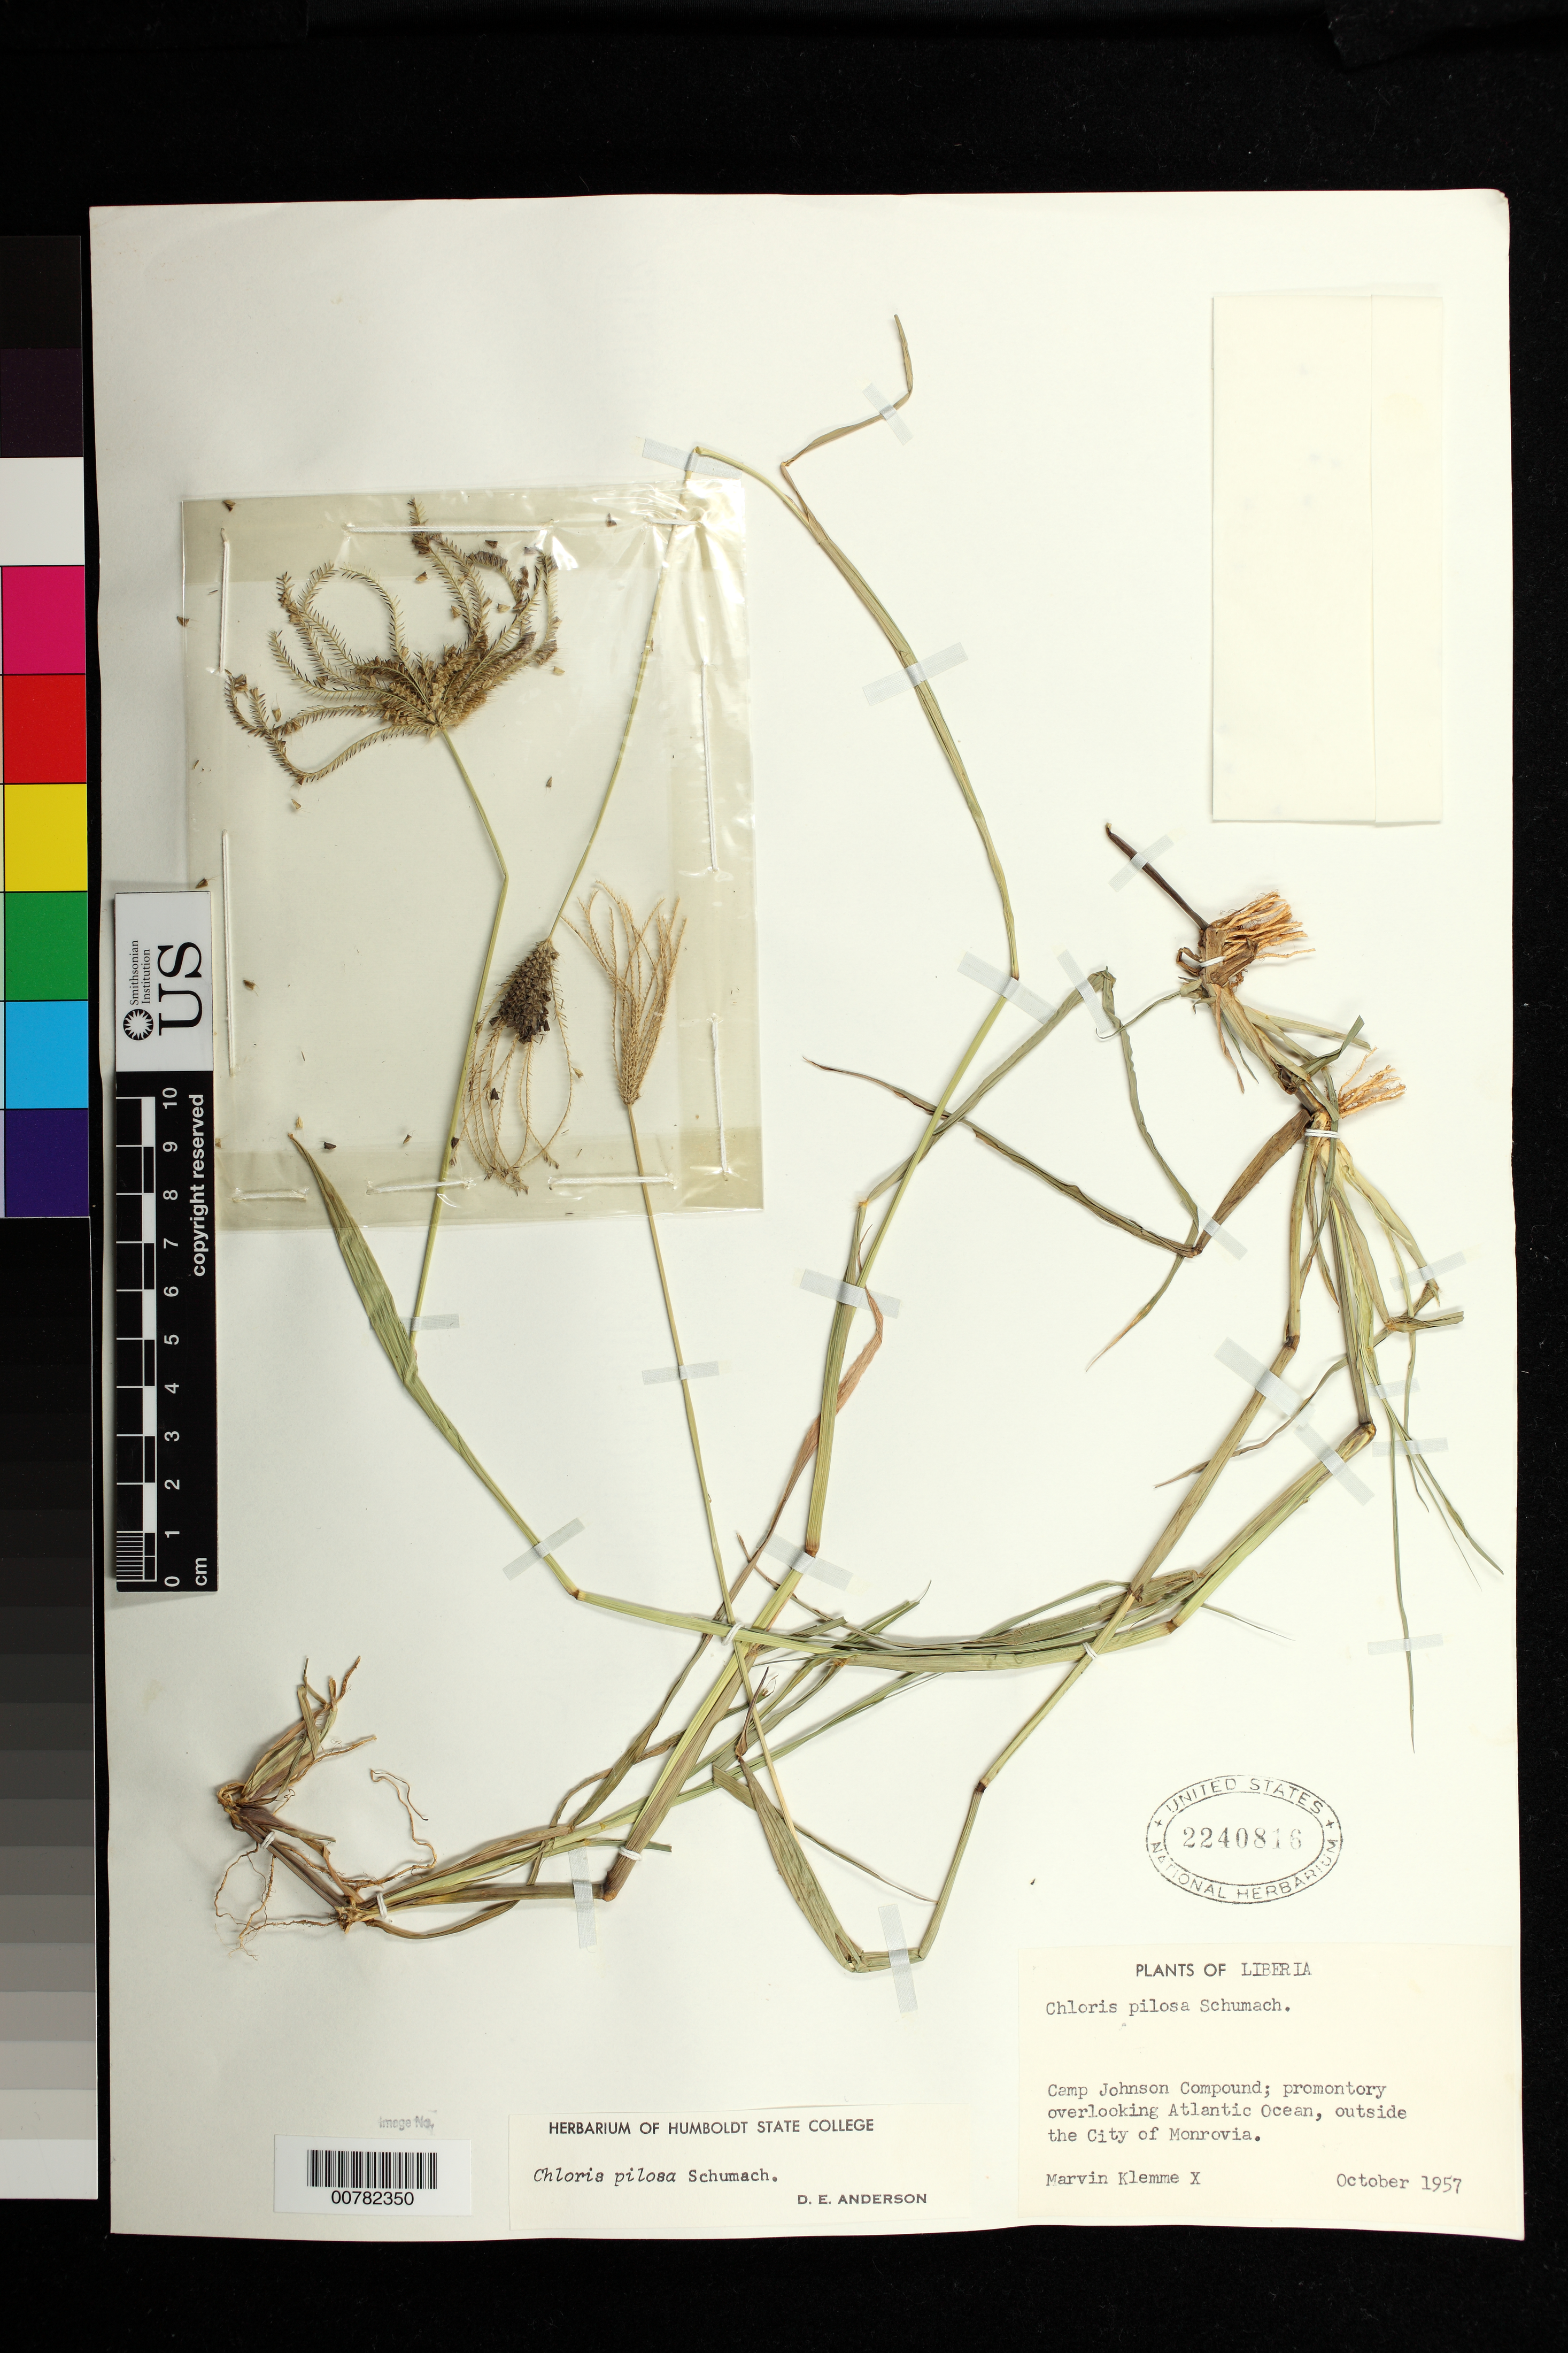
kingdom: Plantae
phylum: Tracheophyta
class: Liliopsida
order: Poales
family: Poaceae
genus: Chloris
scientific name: Chloris pilosa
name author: Schumach.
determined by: Anderson, D. E.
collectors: M. Klemme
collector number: X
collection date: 1957-10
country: Liberia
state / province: Montserrado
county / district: Monrovia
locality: Camp Johnson Compound; promontory overlooking Atlantic Ocean, outside the City of Monrovia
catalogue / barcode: US 2240816